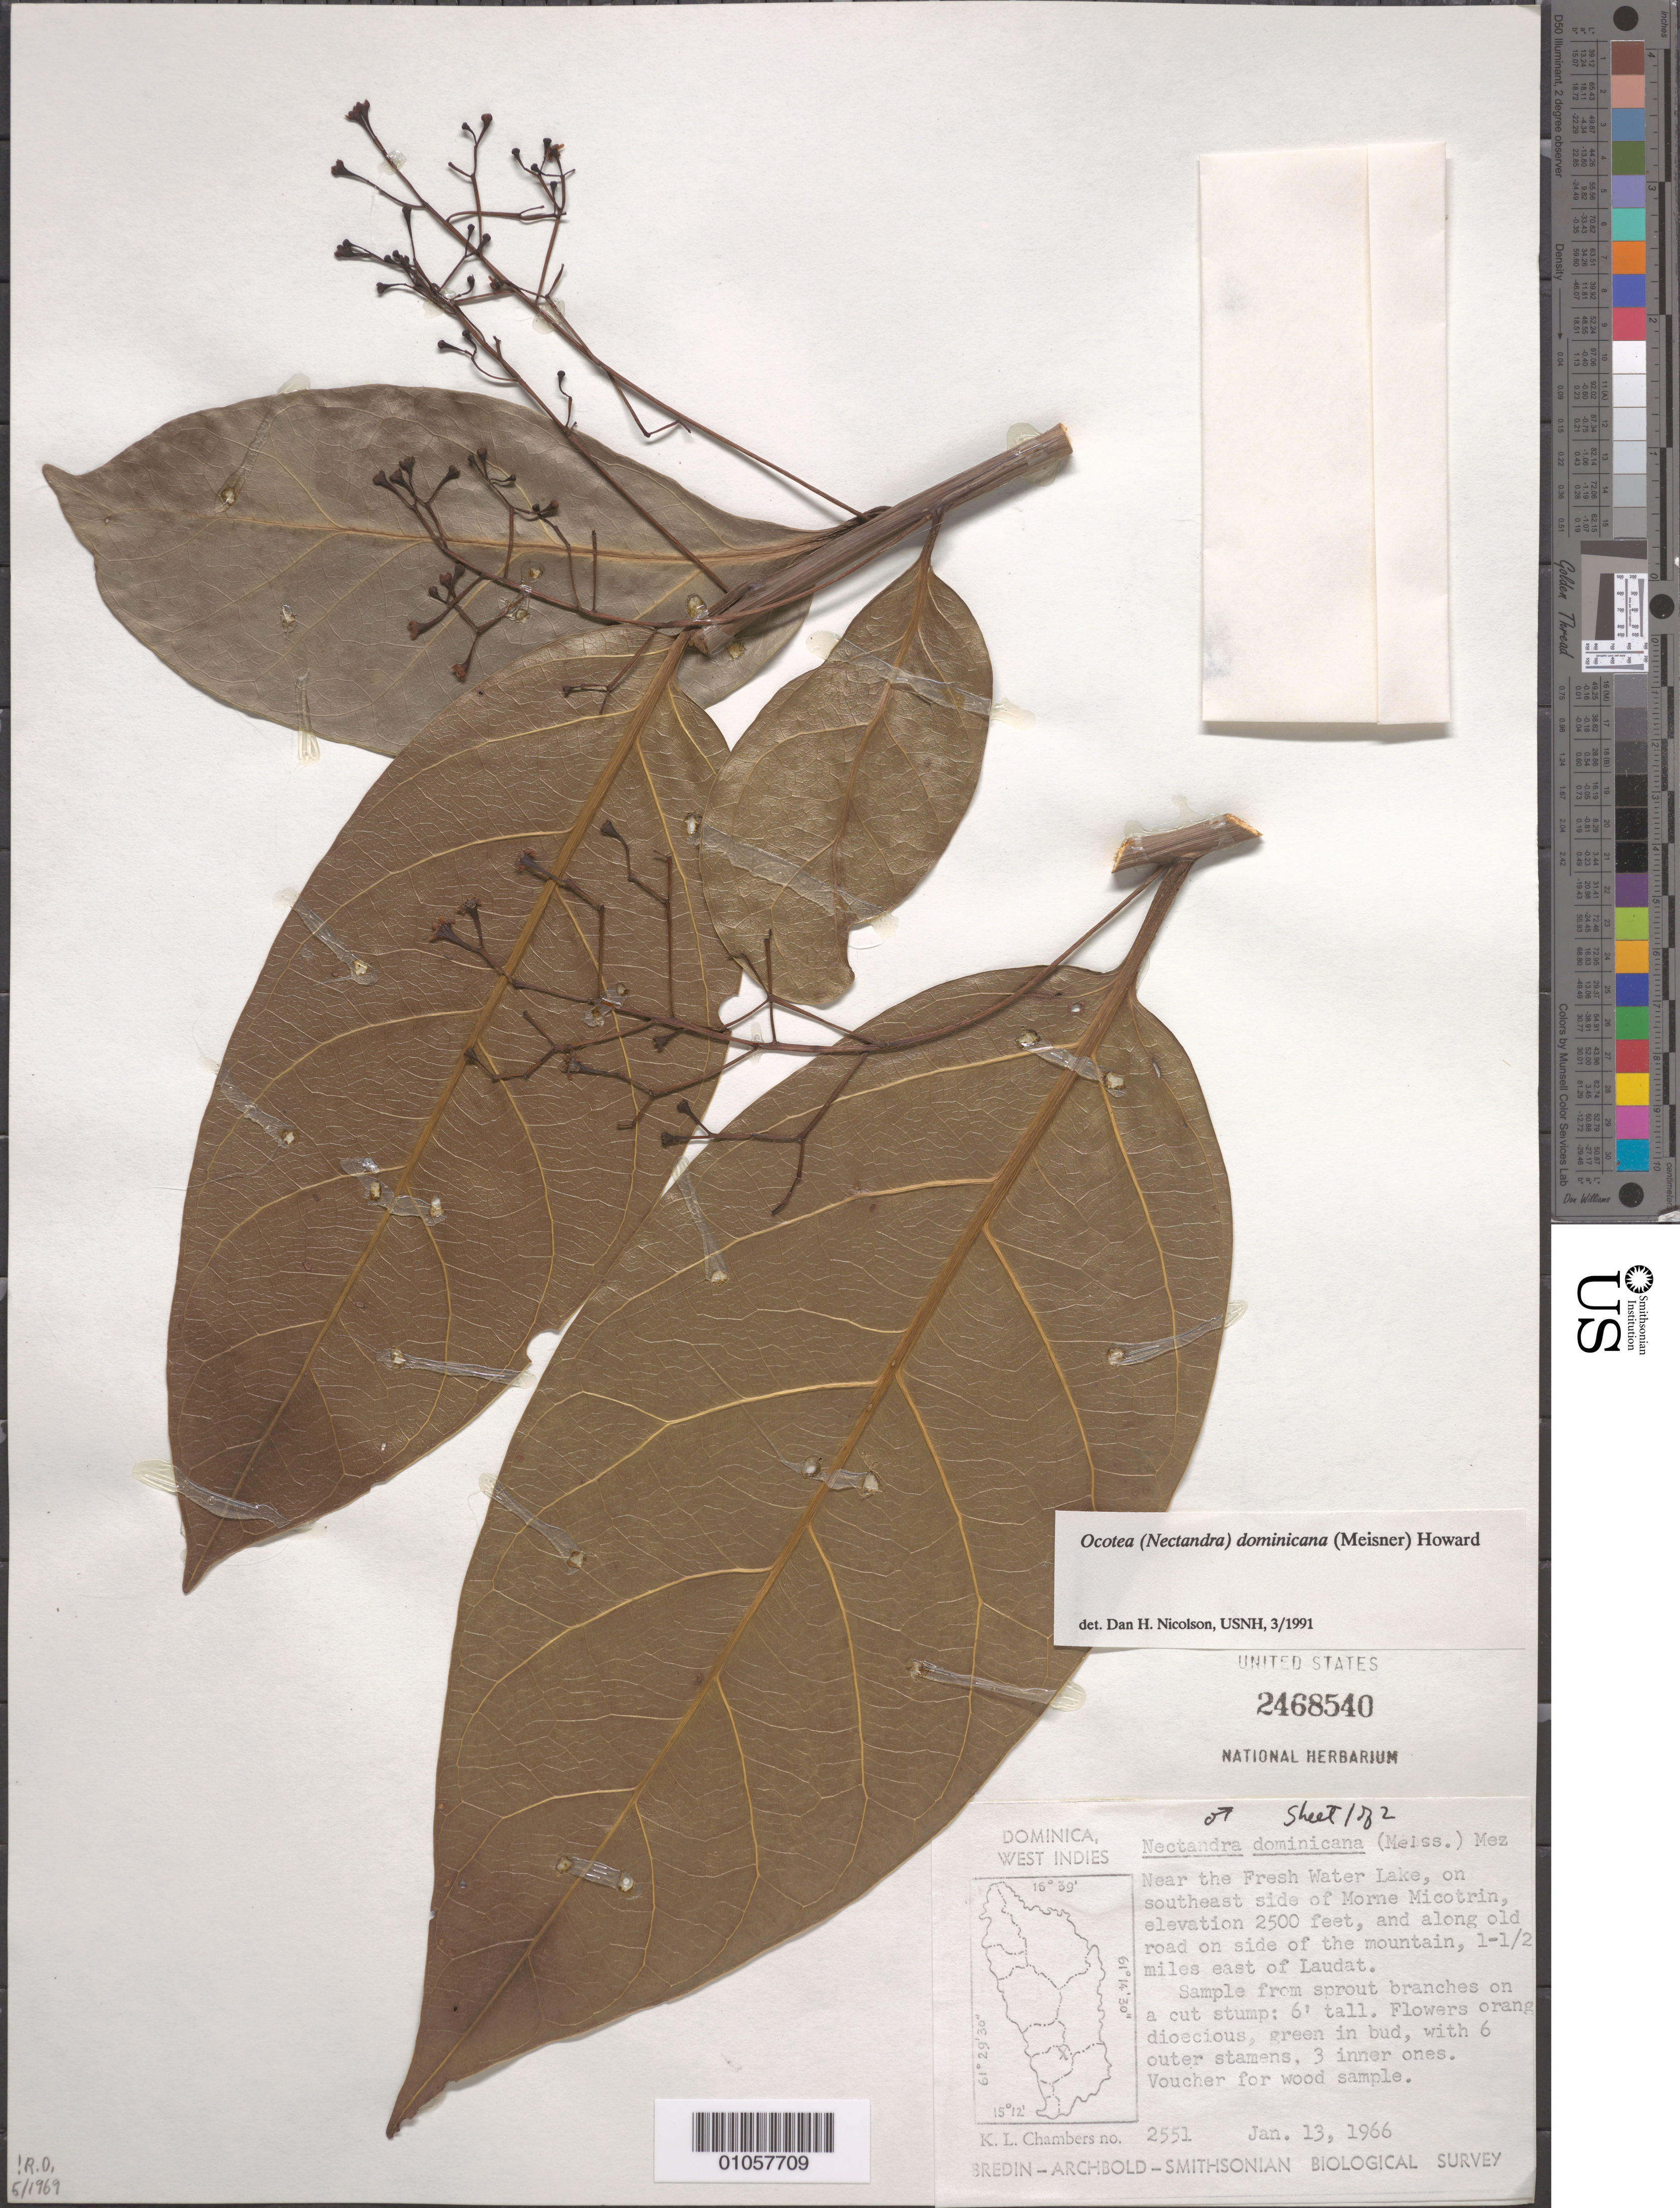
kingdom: Plantae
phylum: Tracheophyta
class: Magnoliopsida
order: Laurales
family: Lauraceae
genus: Ocotea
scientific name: Ocotea dominicana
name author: (Meisn.) R.A. Howard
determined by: Nicolson, Dan H.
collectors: K. L. Chambers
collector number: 2551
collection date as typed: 13 Jan 1966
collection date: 1966-01-13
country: Dominica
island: Dominica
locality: Fresh Water Lake, SE side of Morne Micotrin, and along old road on side of the mountain, 1.5 miles E of Laudat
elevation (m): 762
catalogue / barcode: US 2468540